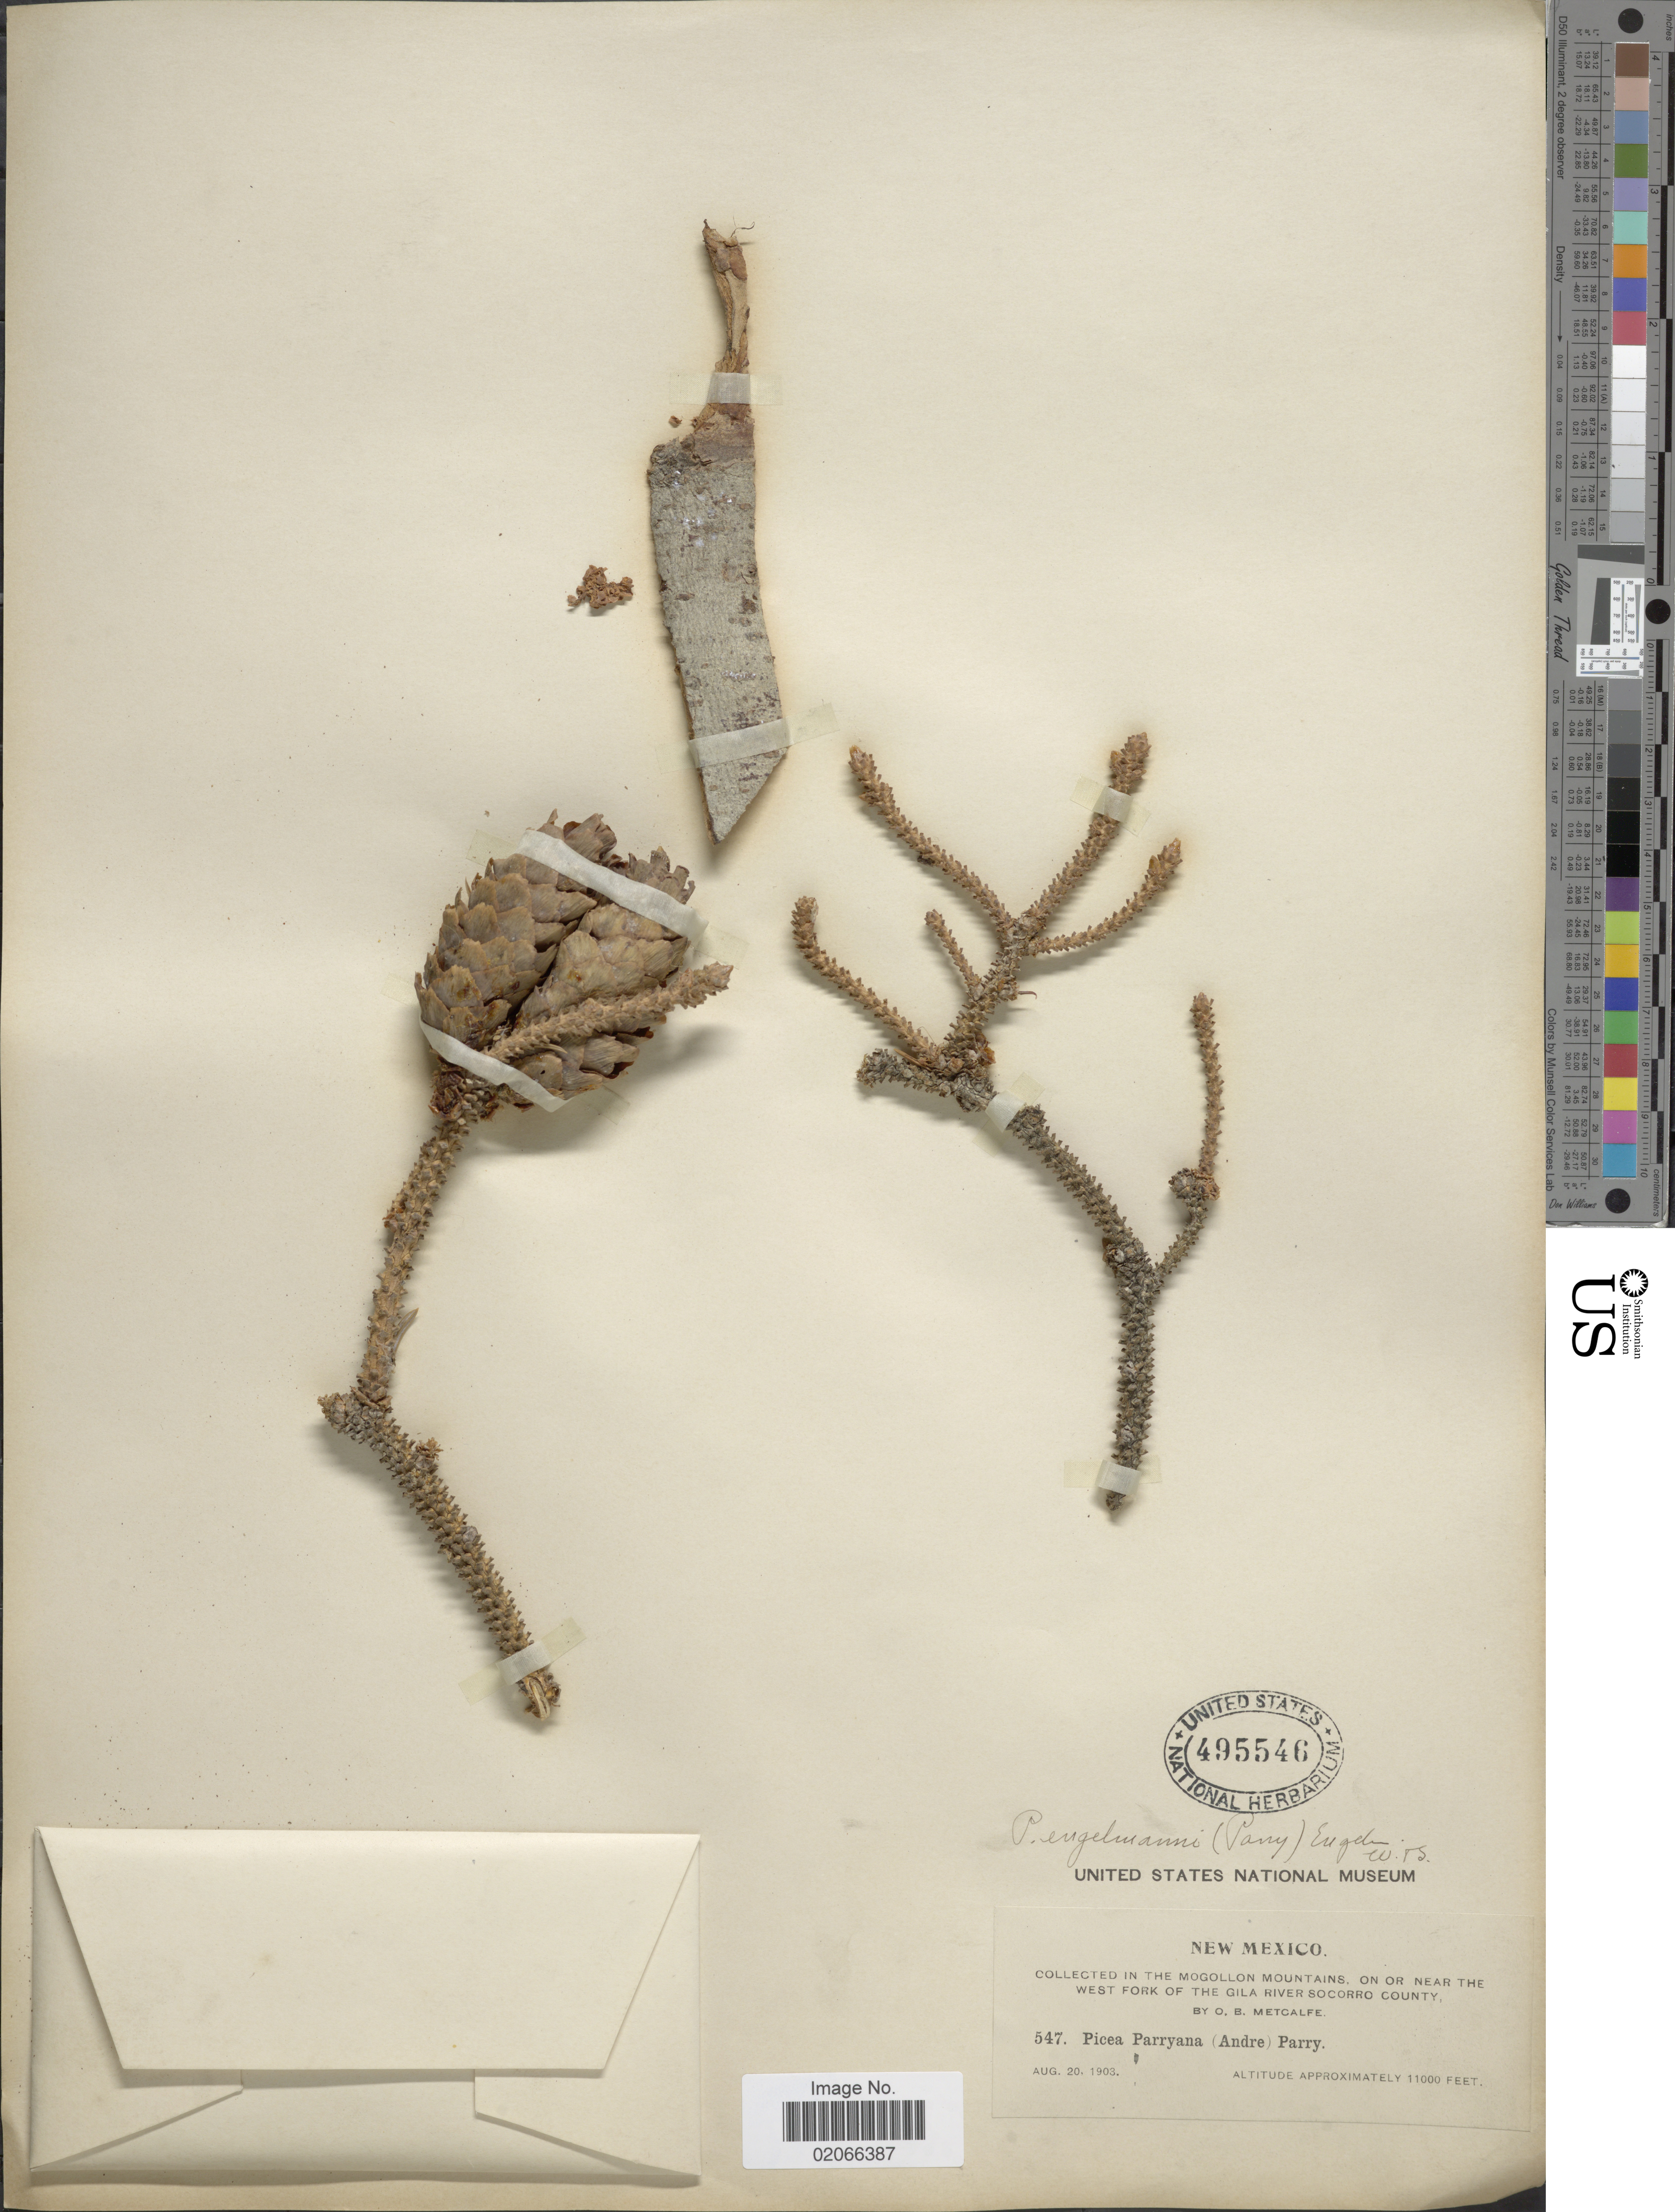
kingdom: Plantae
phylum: Tracheophyta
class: Pinopsida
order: Pinales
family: Pinaceae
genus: Picea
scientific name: Picea engelmannii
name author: Parry ex Engelm.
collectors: O. B. Metcalfe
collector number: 547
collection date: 1903-08-20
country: United States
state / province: New Mexico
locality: In the Mogollon Mountains, on or near the west fork of the Gila River Socorro County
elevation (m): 3353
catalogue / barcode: US 495546